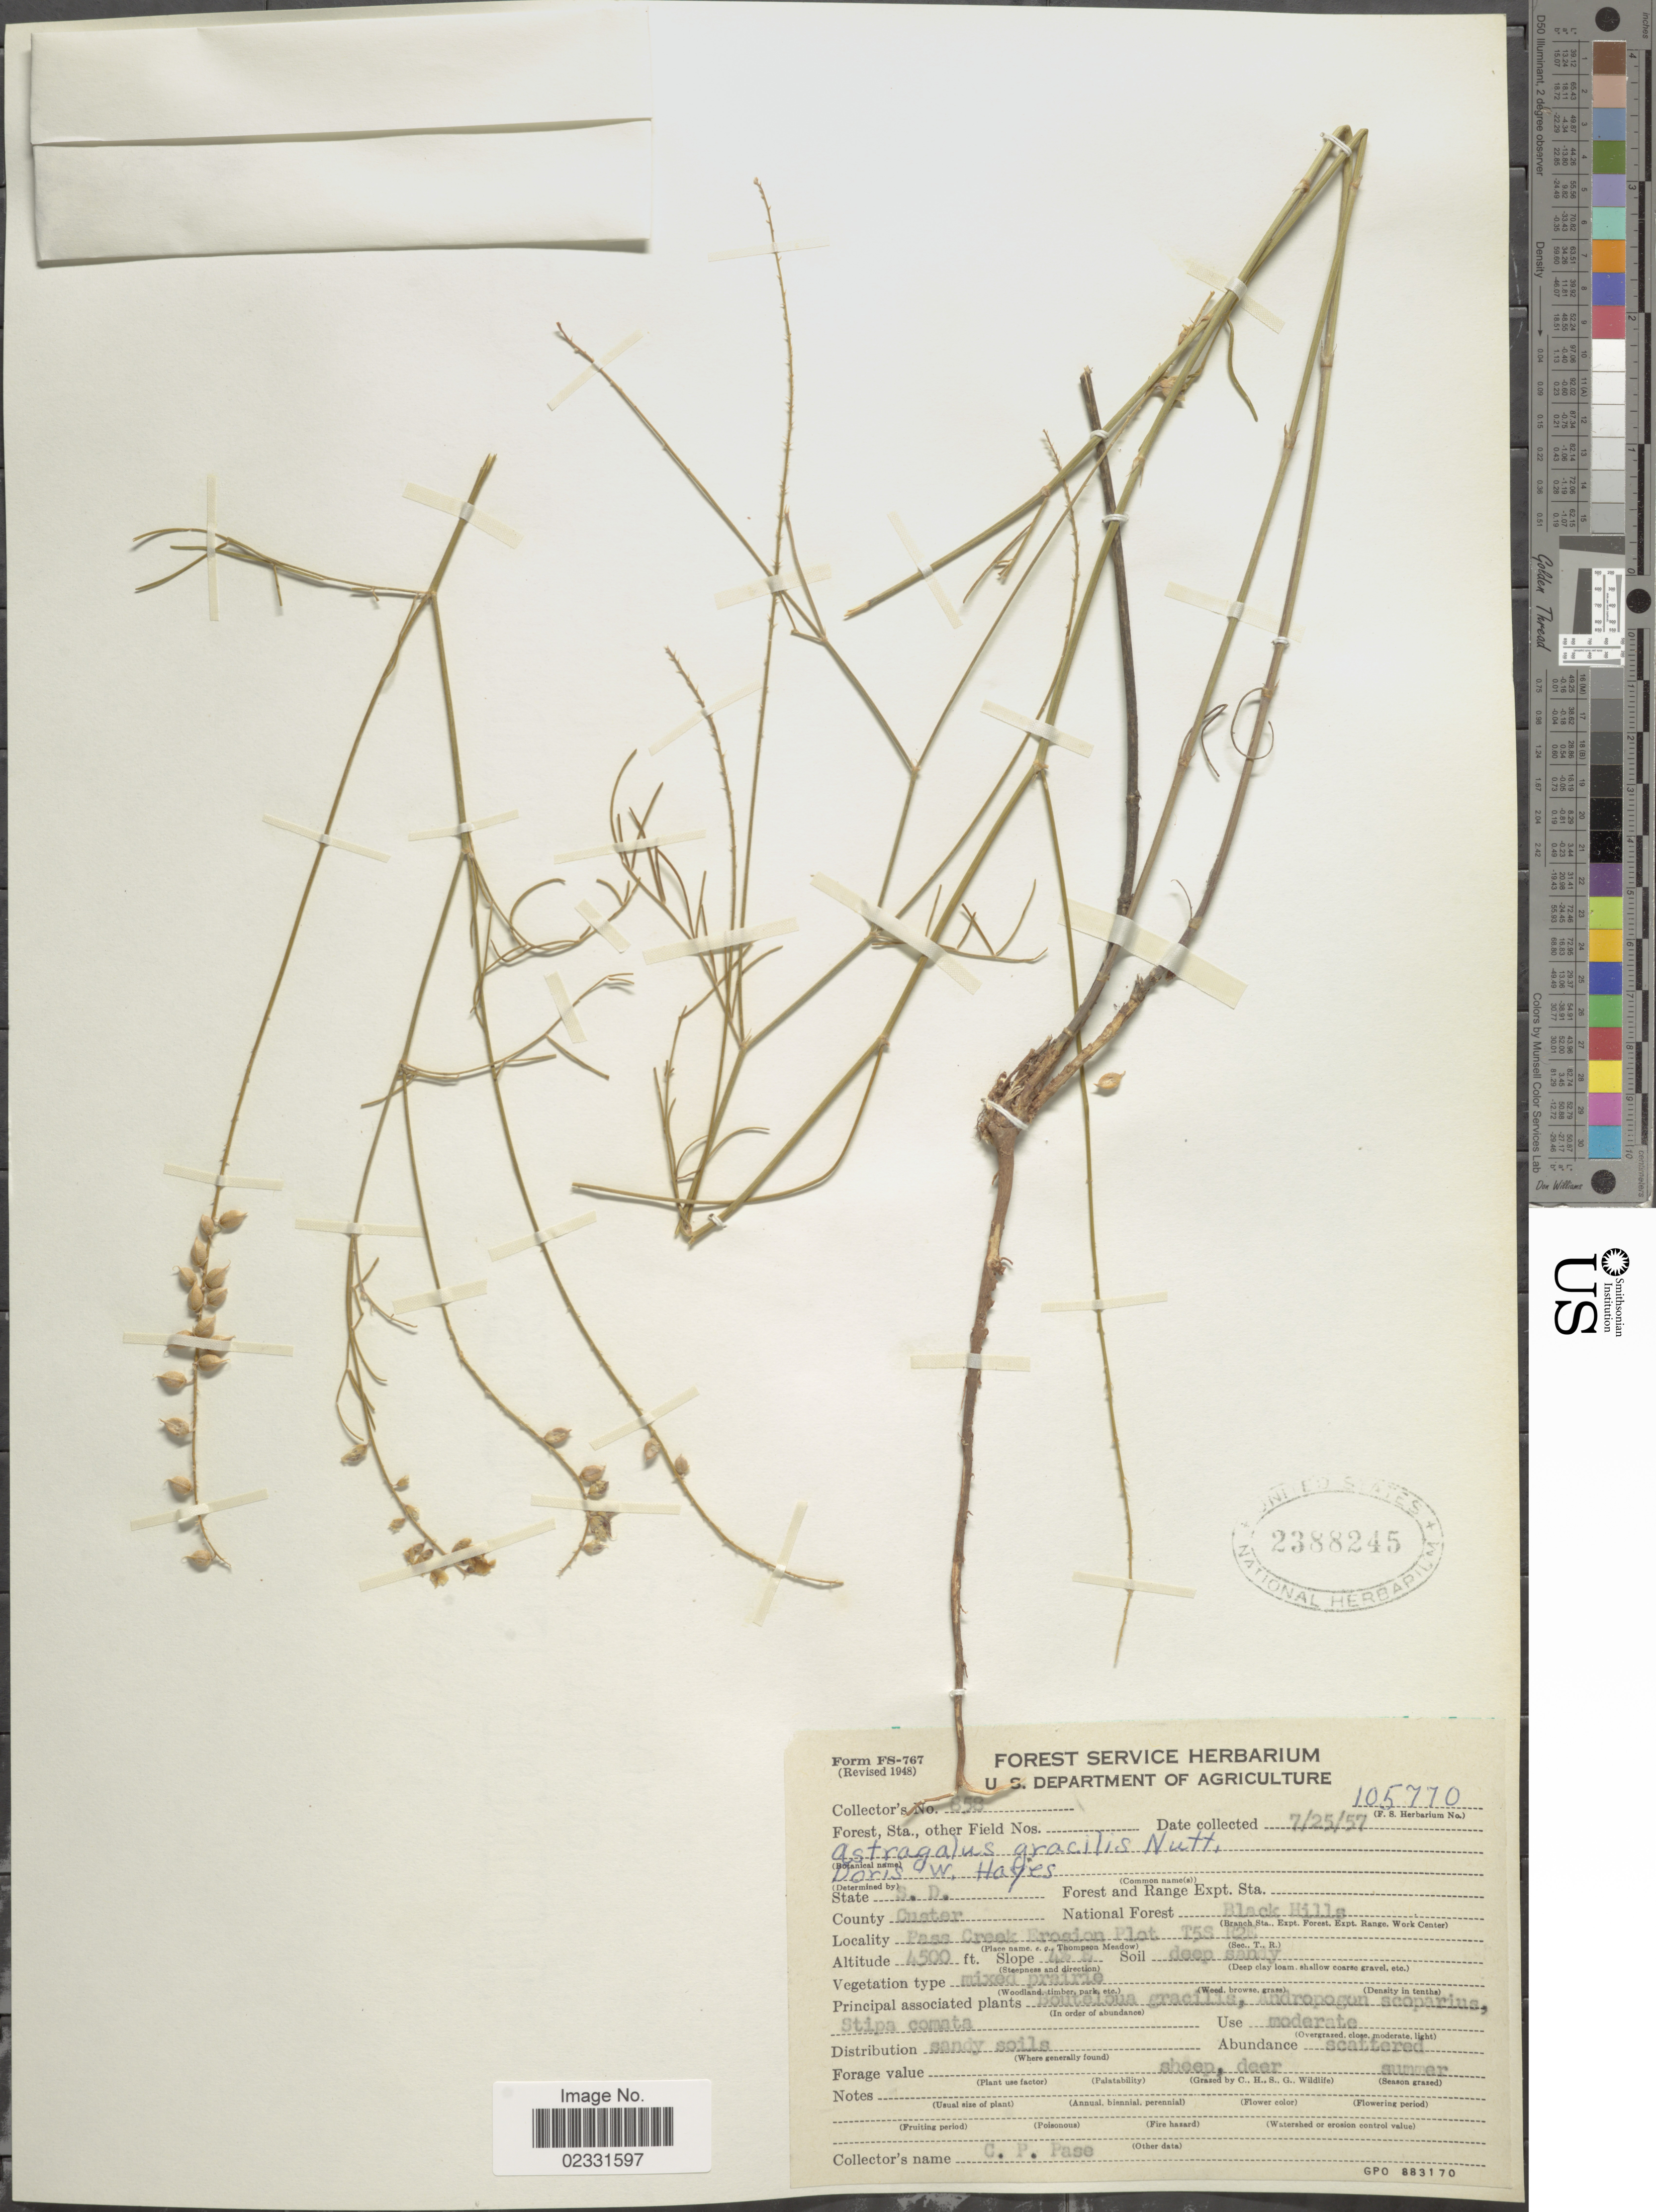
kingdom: Plantae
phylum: Tracheophyta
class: Magnoliopsida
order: Fabales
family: Fabaceae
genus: Astragalus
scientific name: Astragalus gracilis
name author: Nutt.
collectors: C. P. Pase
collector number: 105770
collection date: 1957-07-25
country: United States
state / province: South Dakota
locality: Custer County, Black Hills National Forest, Pass Creek Erosion Plot T5S R2E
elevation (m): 1372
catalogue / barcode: US 2388245